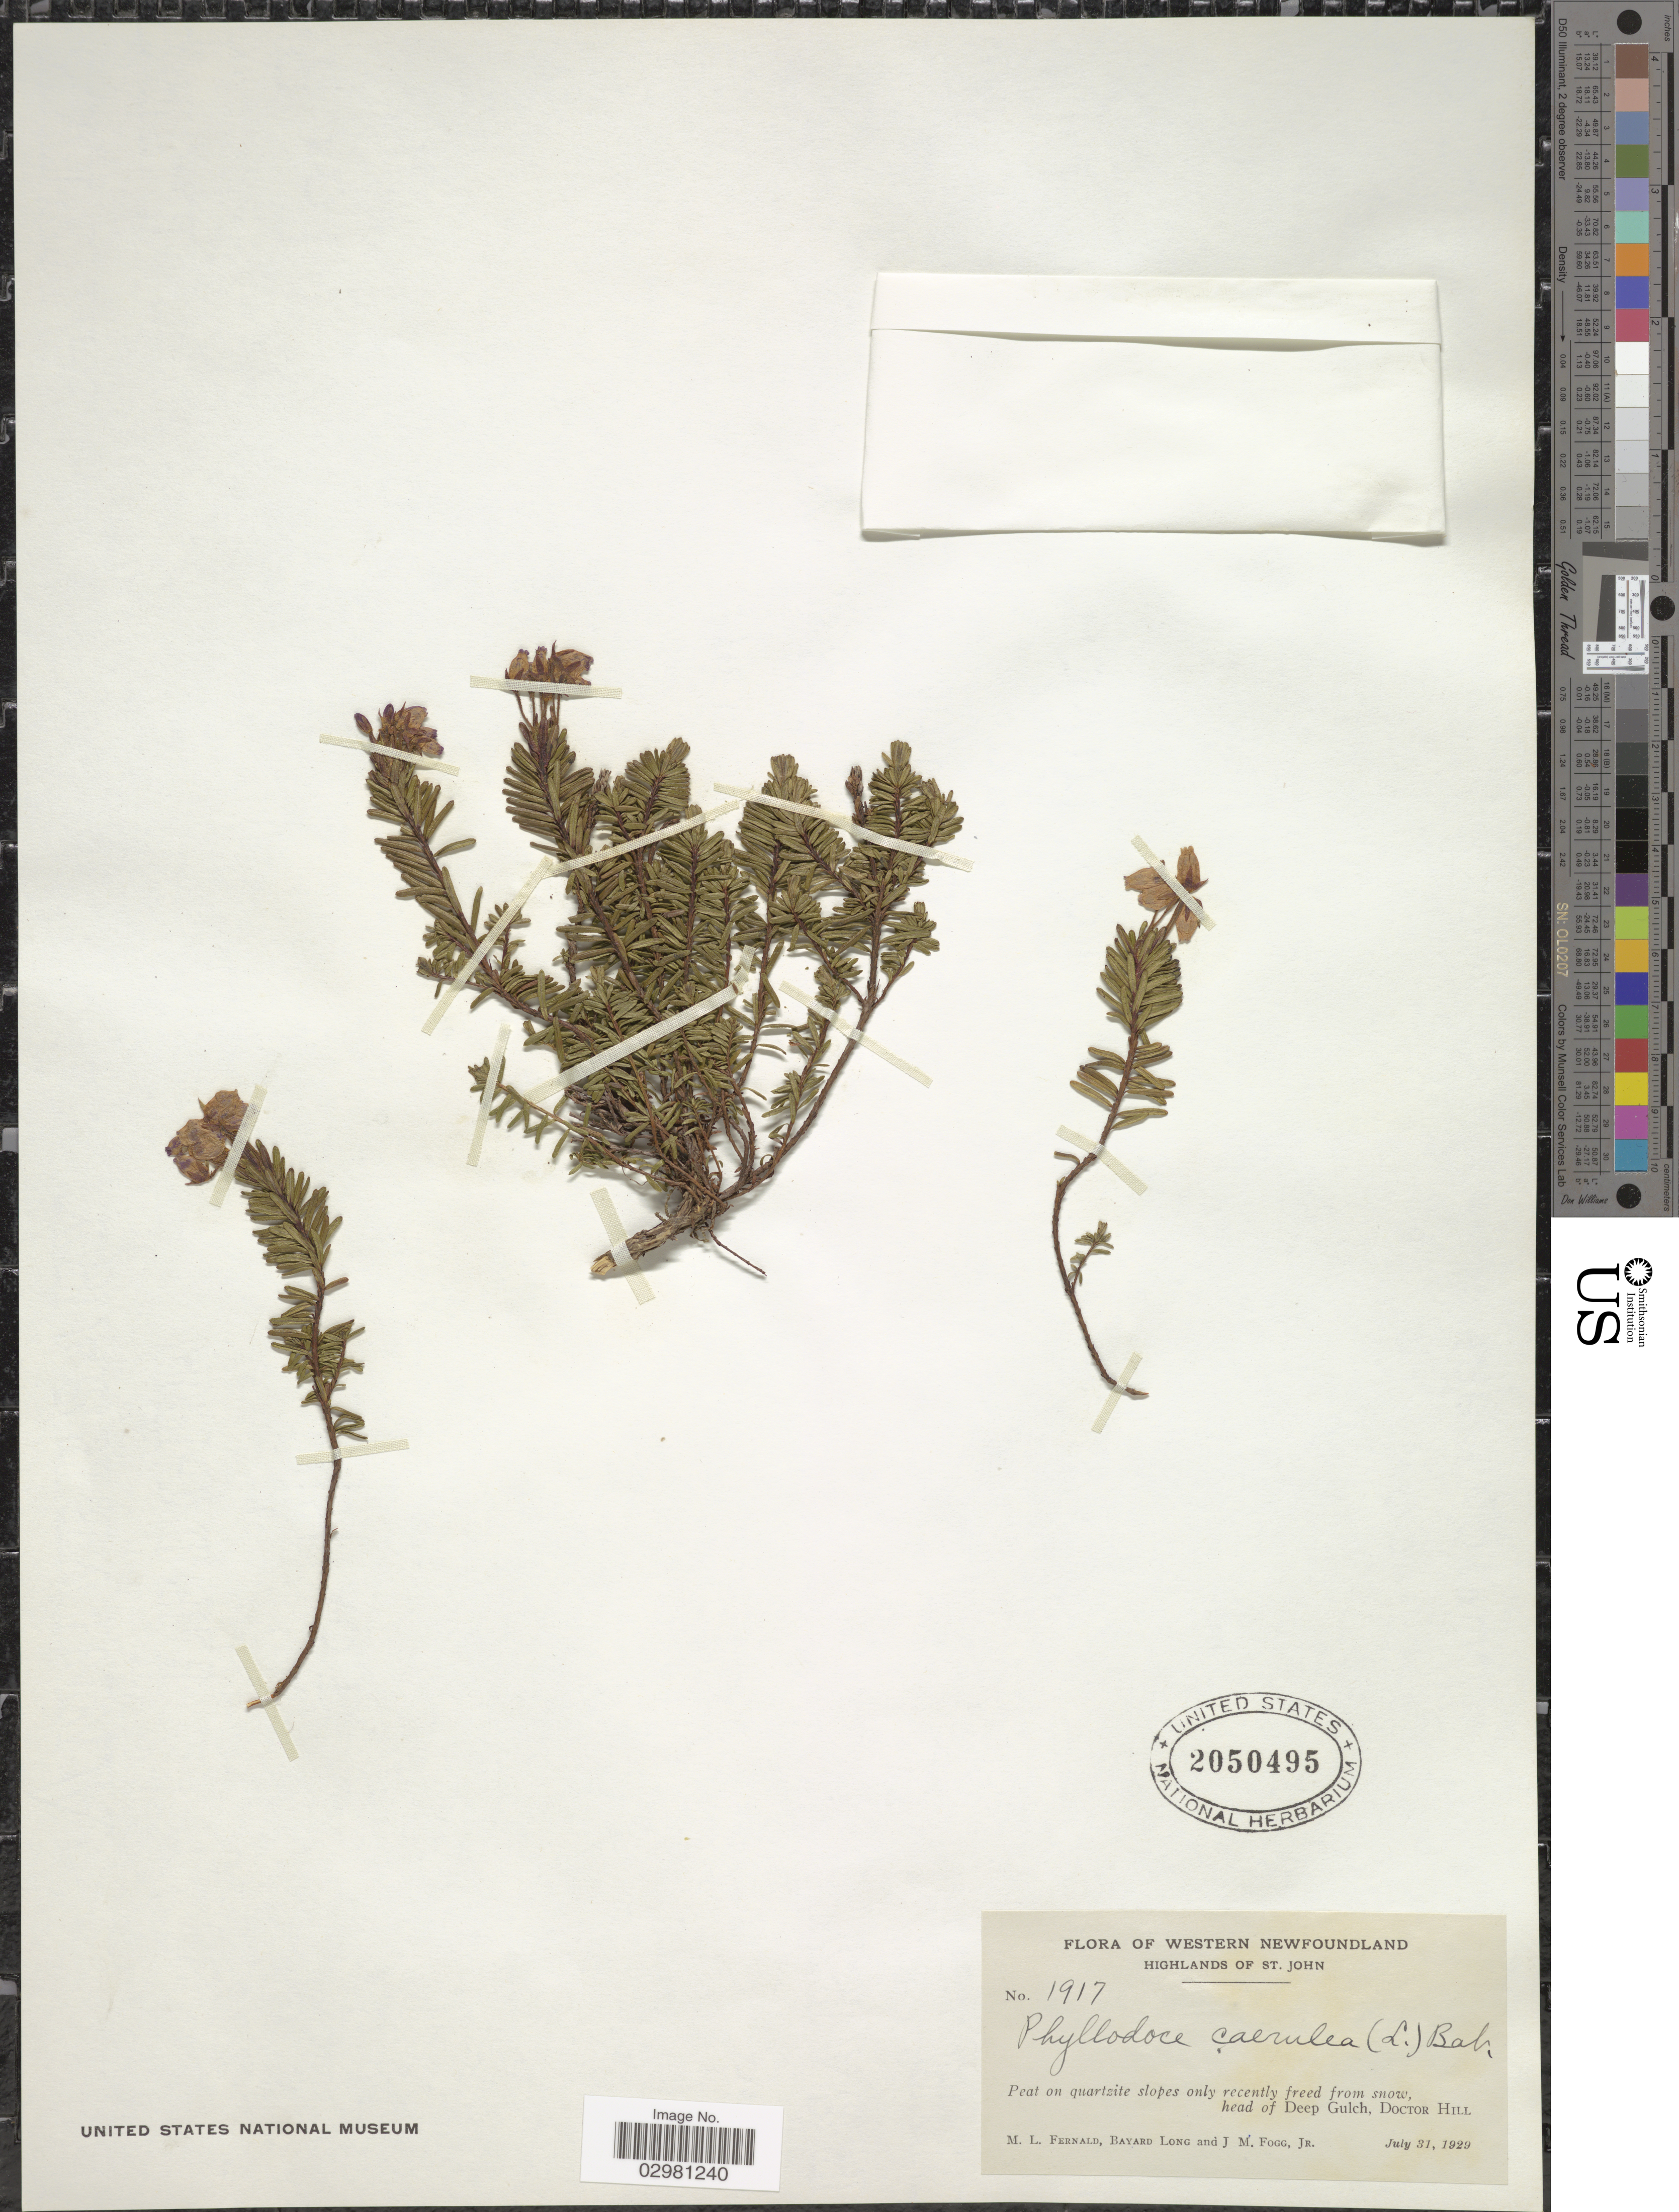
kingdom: Plantae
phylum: Tracheophyta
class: Magnoliopsida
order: Ericales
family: Ericaceae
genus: Phyllodoce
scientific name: Phyllodoce caerulea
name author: (L.) Bab.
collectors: M. L. Fernald, B. Long & J. Fogg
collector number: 1917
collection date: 1929-07-31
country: Canada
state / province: Newfoundland and Labrador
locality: Western Newfoundland, Highlands of St. John, head of Deep Gulch, Doctor Hill.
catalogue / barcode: US 2050495